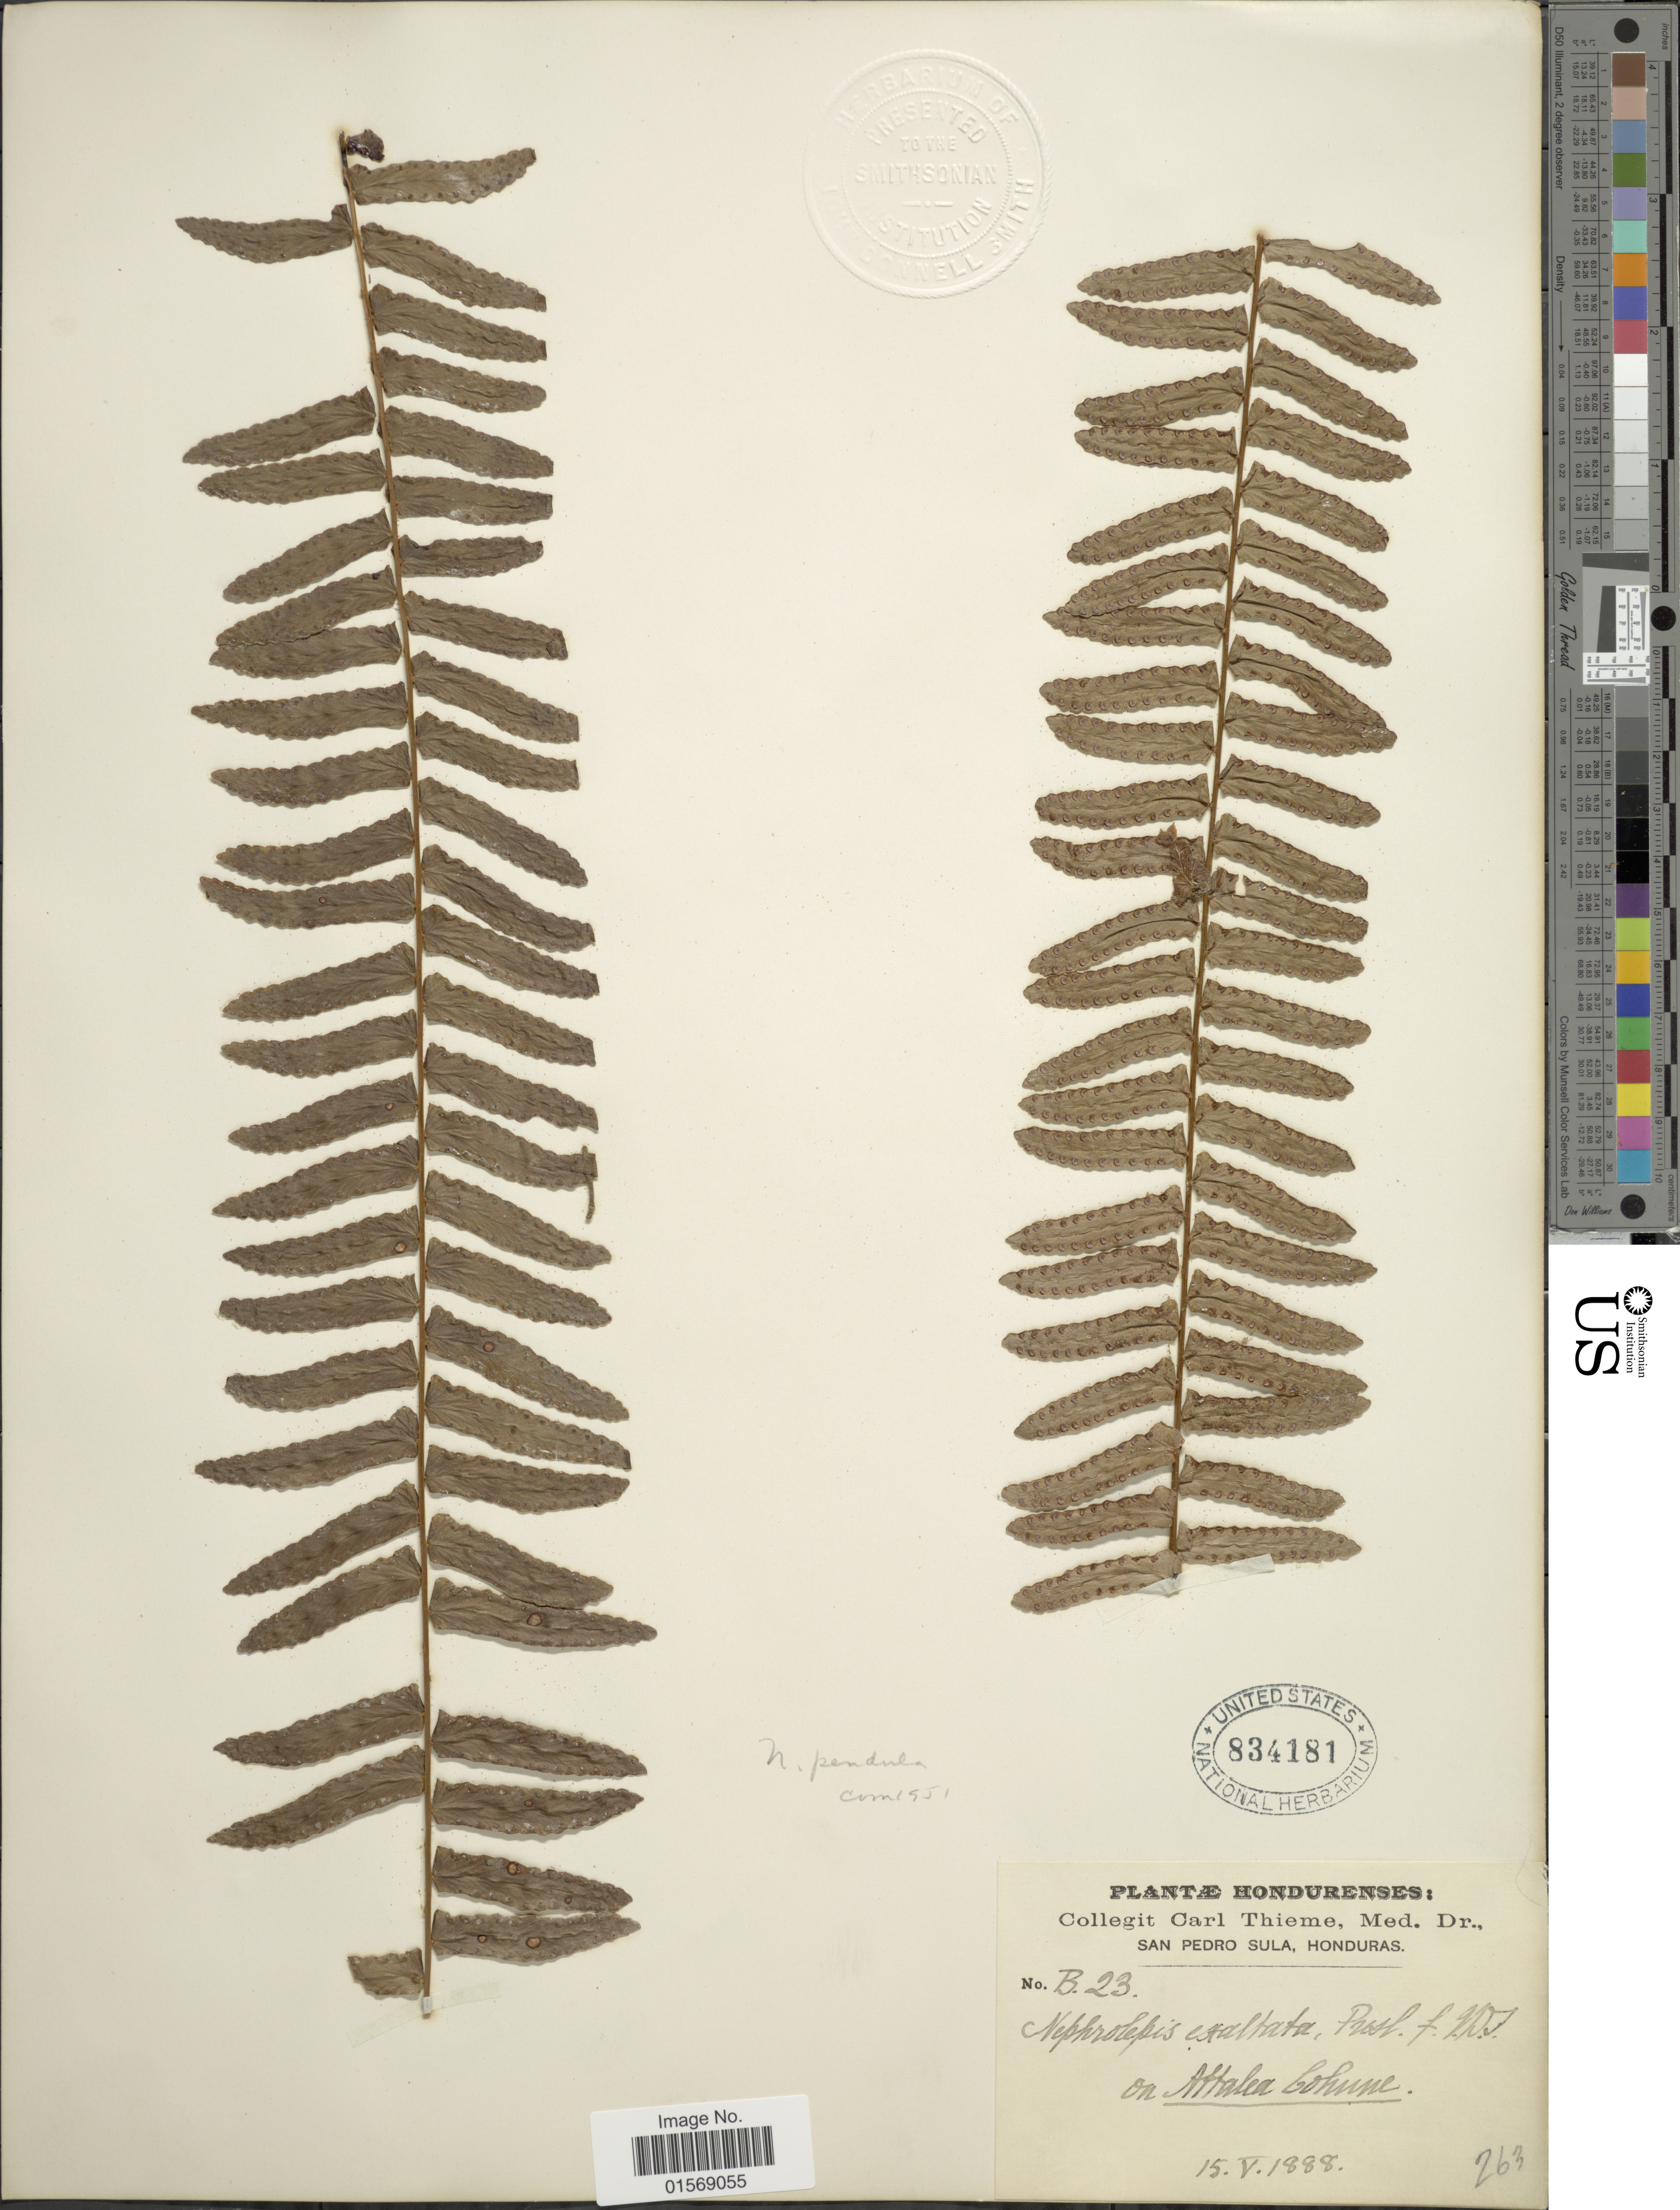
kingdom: Plantae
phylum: Tracheophyta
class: Polypodiopsida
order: Polypodiales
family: Nephrolepidaceae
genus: Nephrolepis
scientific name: Nephrolepis pendula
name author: (Raddi) J. Sm.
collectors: C. Thieme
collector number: B23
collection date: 1888-05-15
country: Honduras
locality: Hondurenses.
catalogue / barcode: US 834181